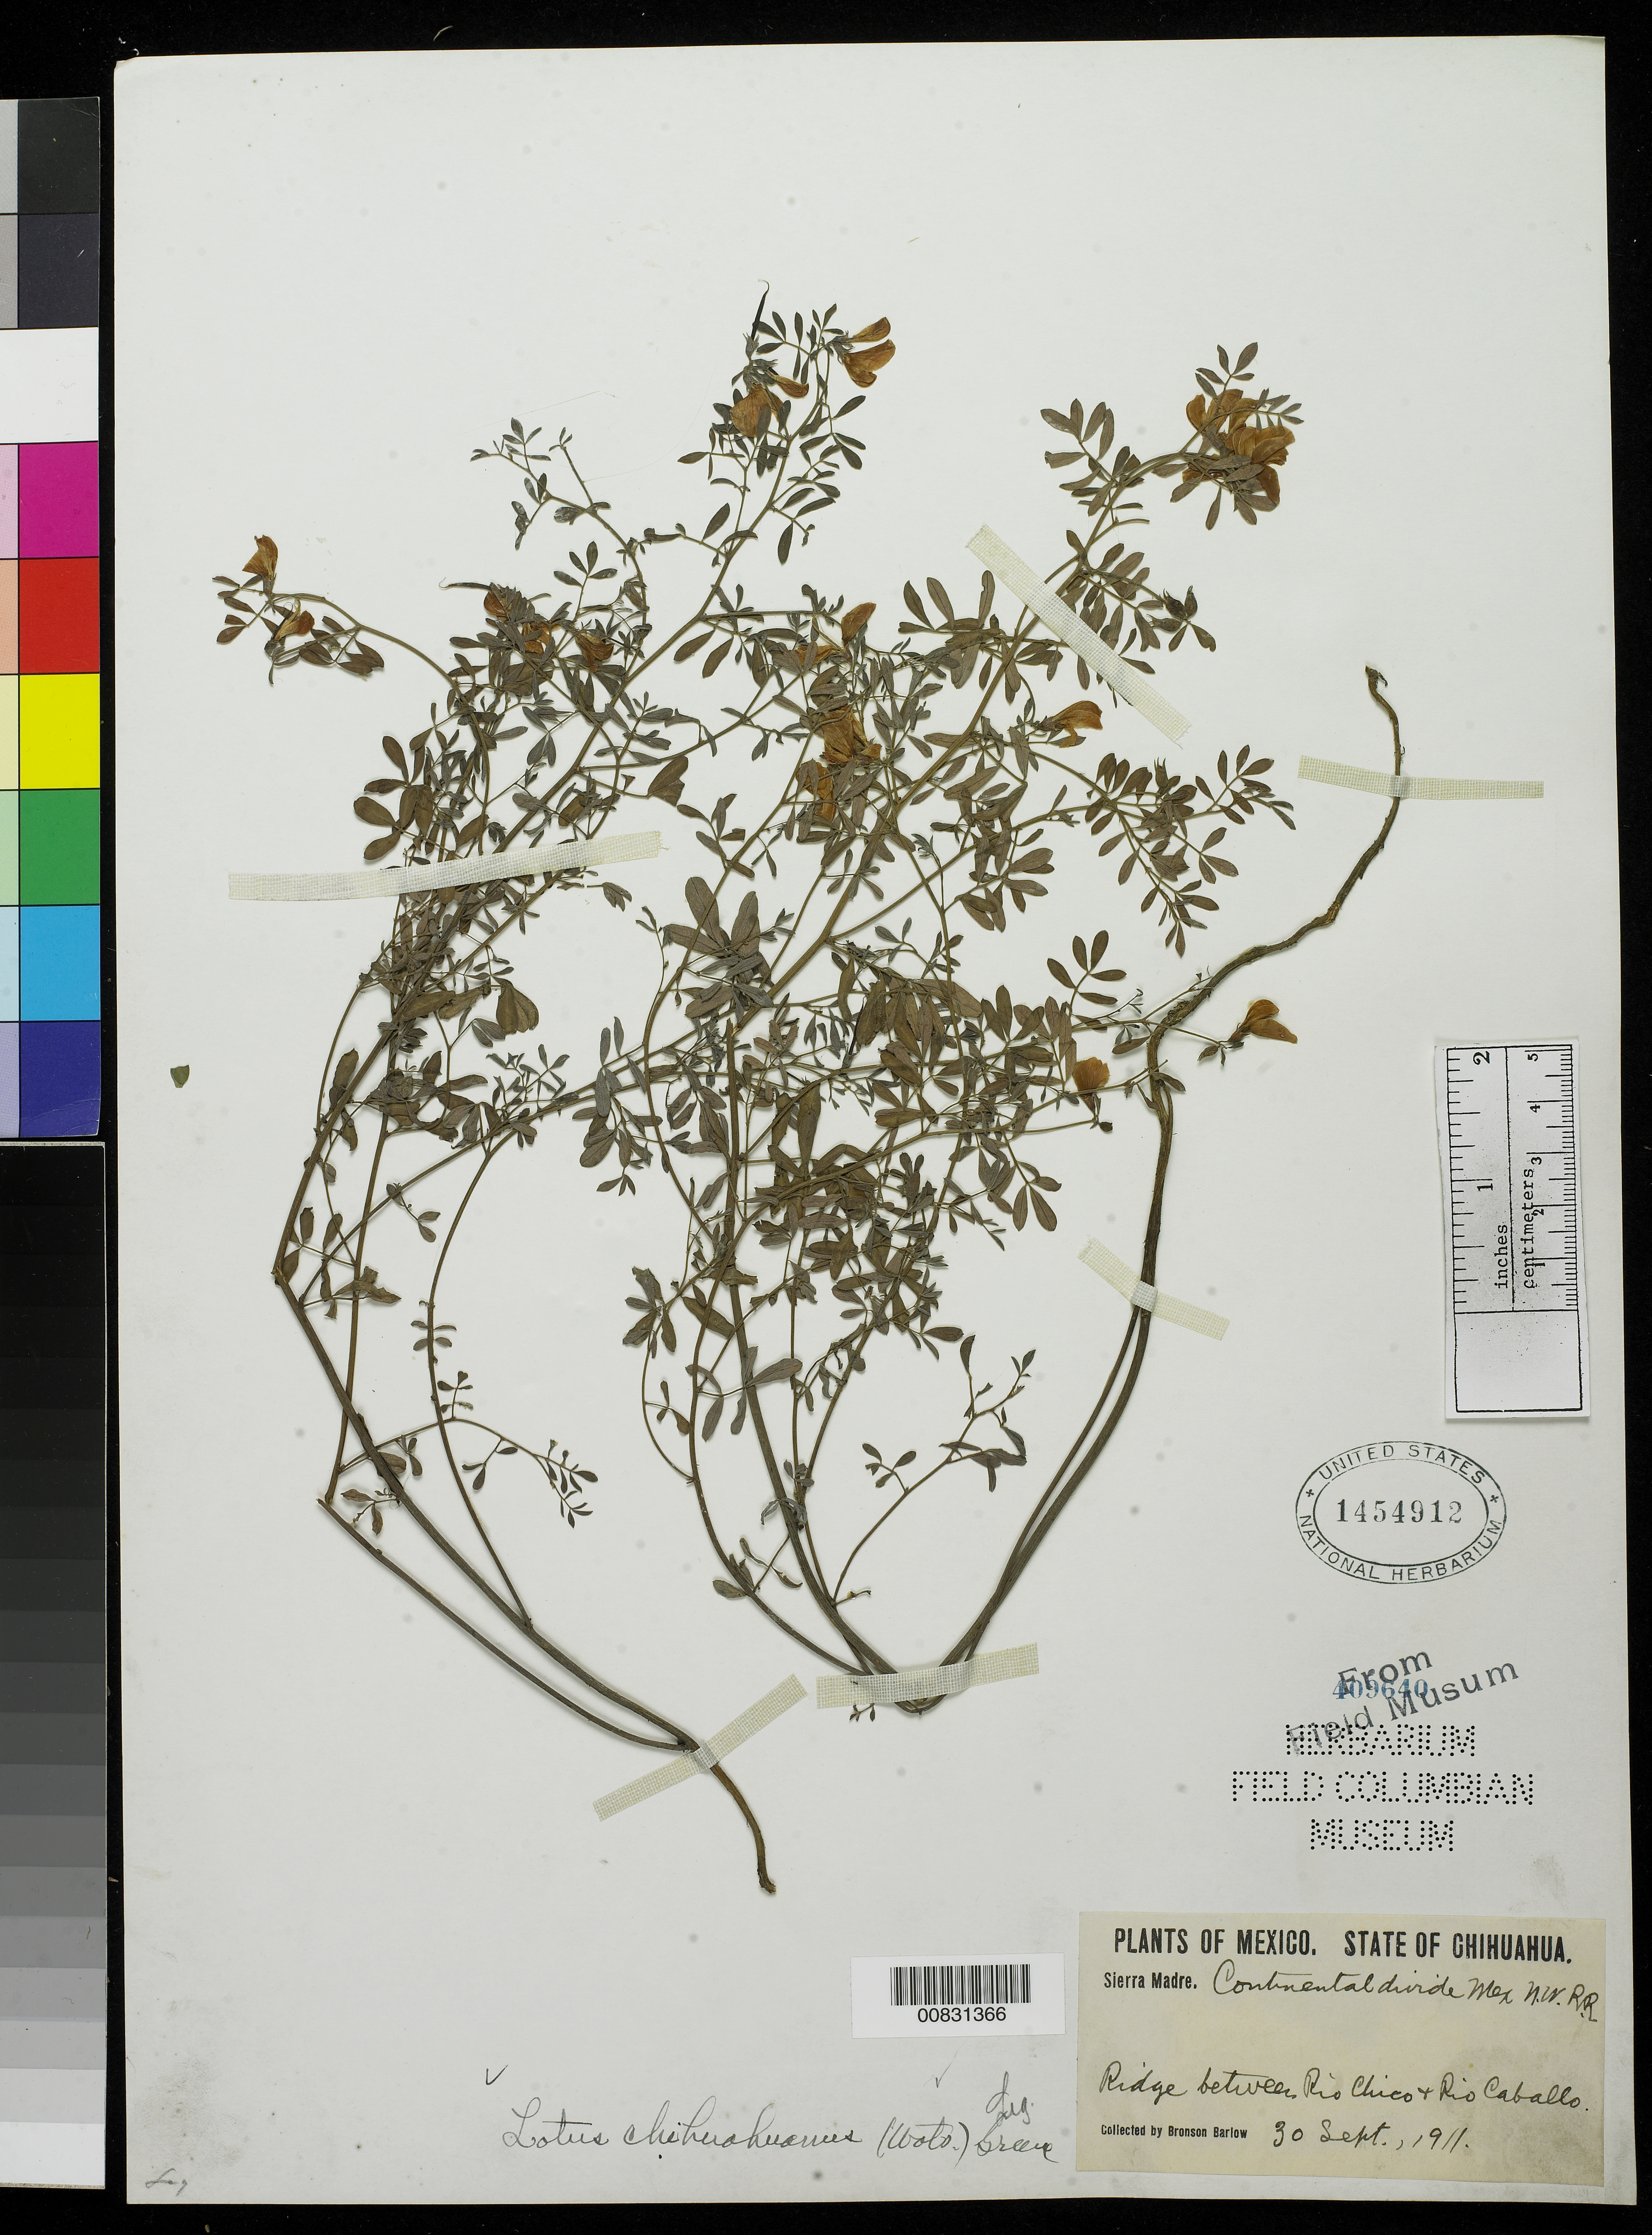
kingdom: Plantae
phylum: Tracheophyta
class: Magnoliopsida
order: Fabales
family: Fabaceae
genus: Lotus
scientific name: Lotus chihuahuanus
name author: (S. Watson) Greene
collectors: Barlow, B.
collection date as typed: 30 Sep 1911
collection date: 1911-09-30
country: Mexico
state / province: Chihuahua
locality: Sierra Madre. Continental divide Mex. N.W.R.R. Ridge between Río Chico and Río Caballo.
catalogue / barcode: US 1454912